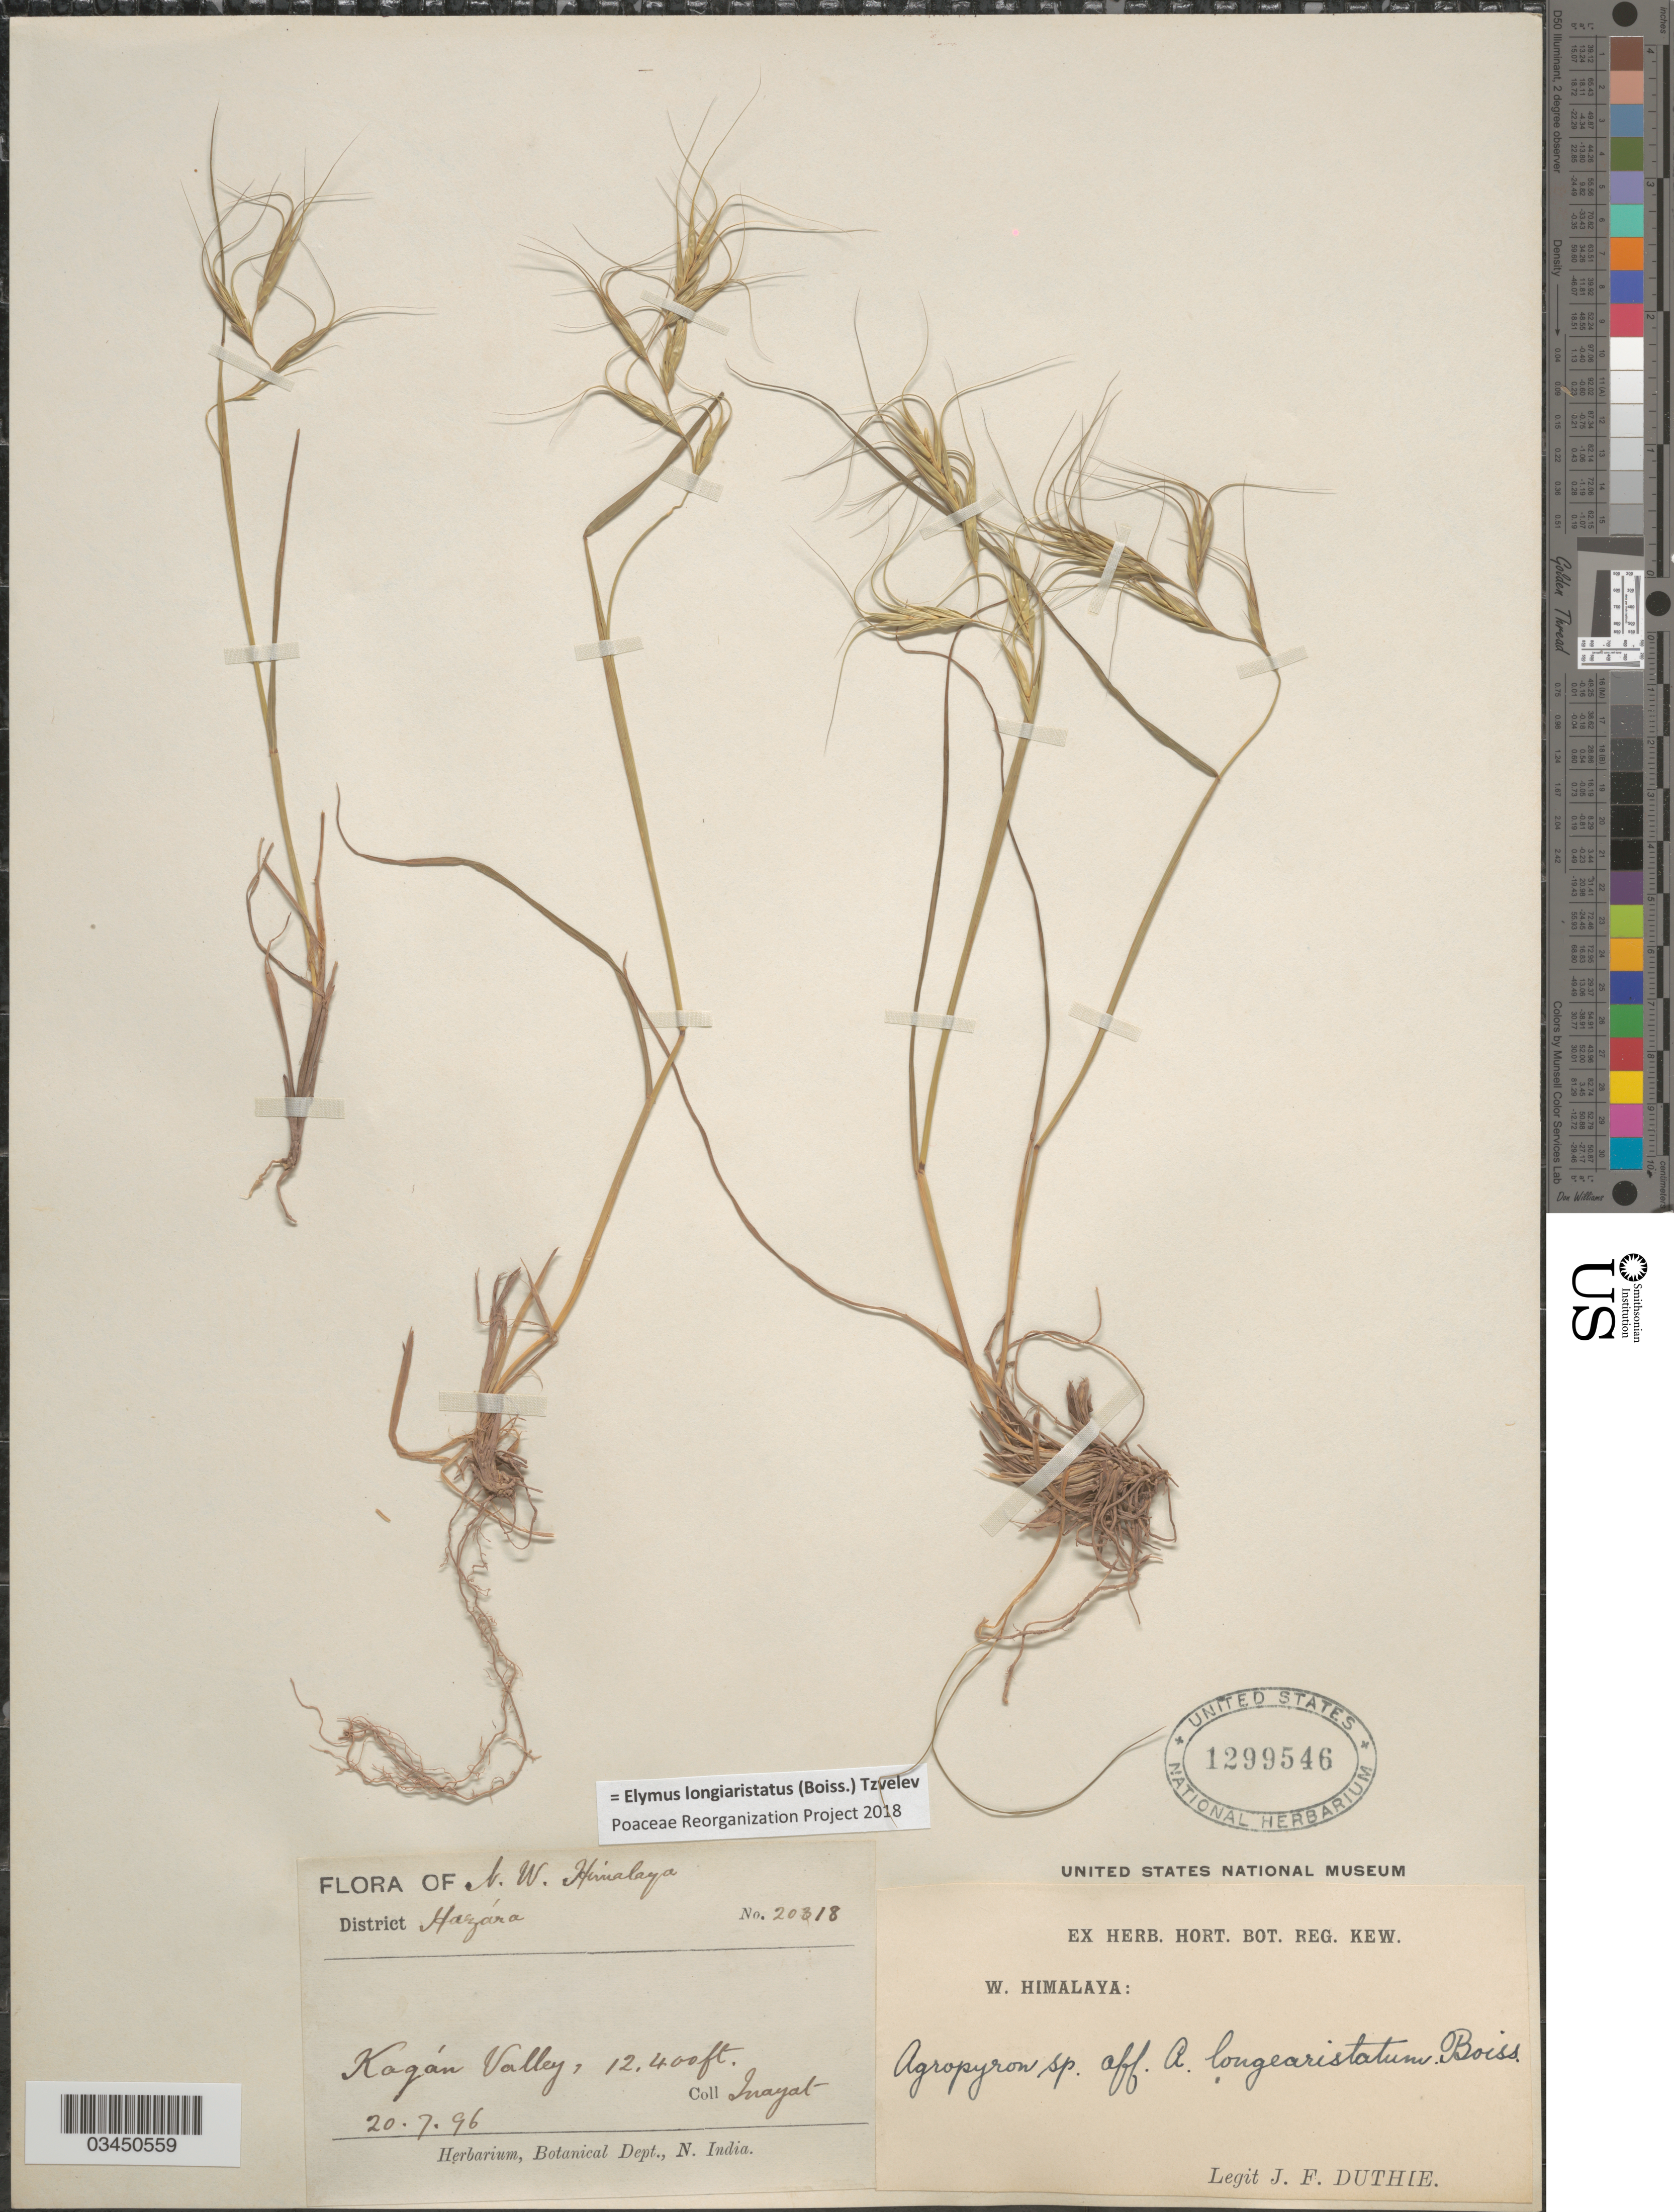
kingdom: Plantae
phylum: Tracheophyta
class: Liliopsida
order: Poales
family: Poaceae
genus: Elymus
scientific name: Elymus longiaristatus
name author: (Boiss.) Tzvelev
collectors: J. F. Duthie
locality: W. Himalaya.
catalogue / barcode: US 1299546-2